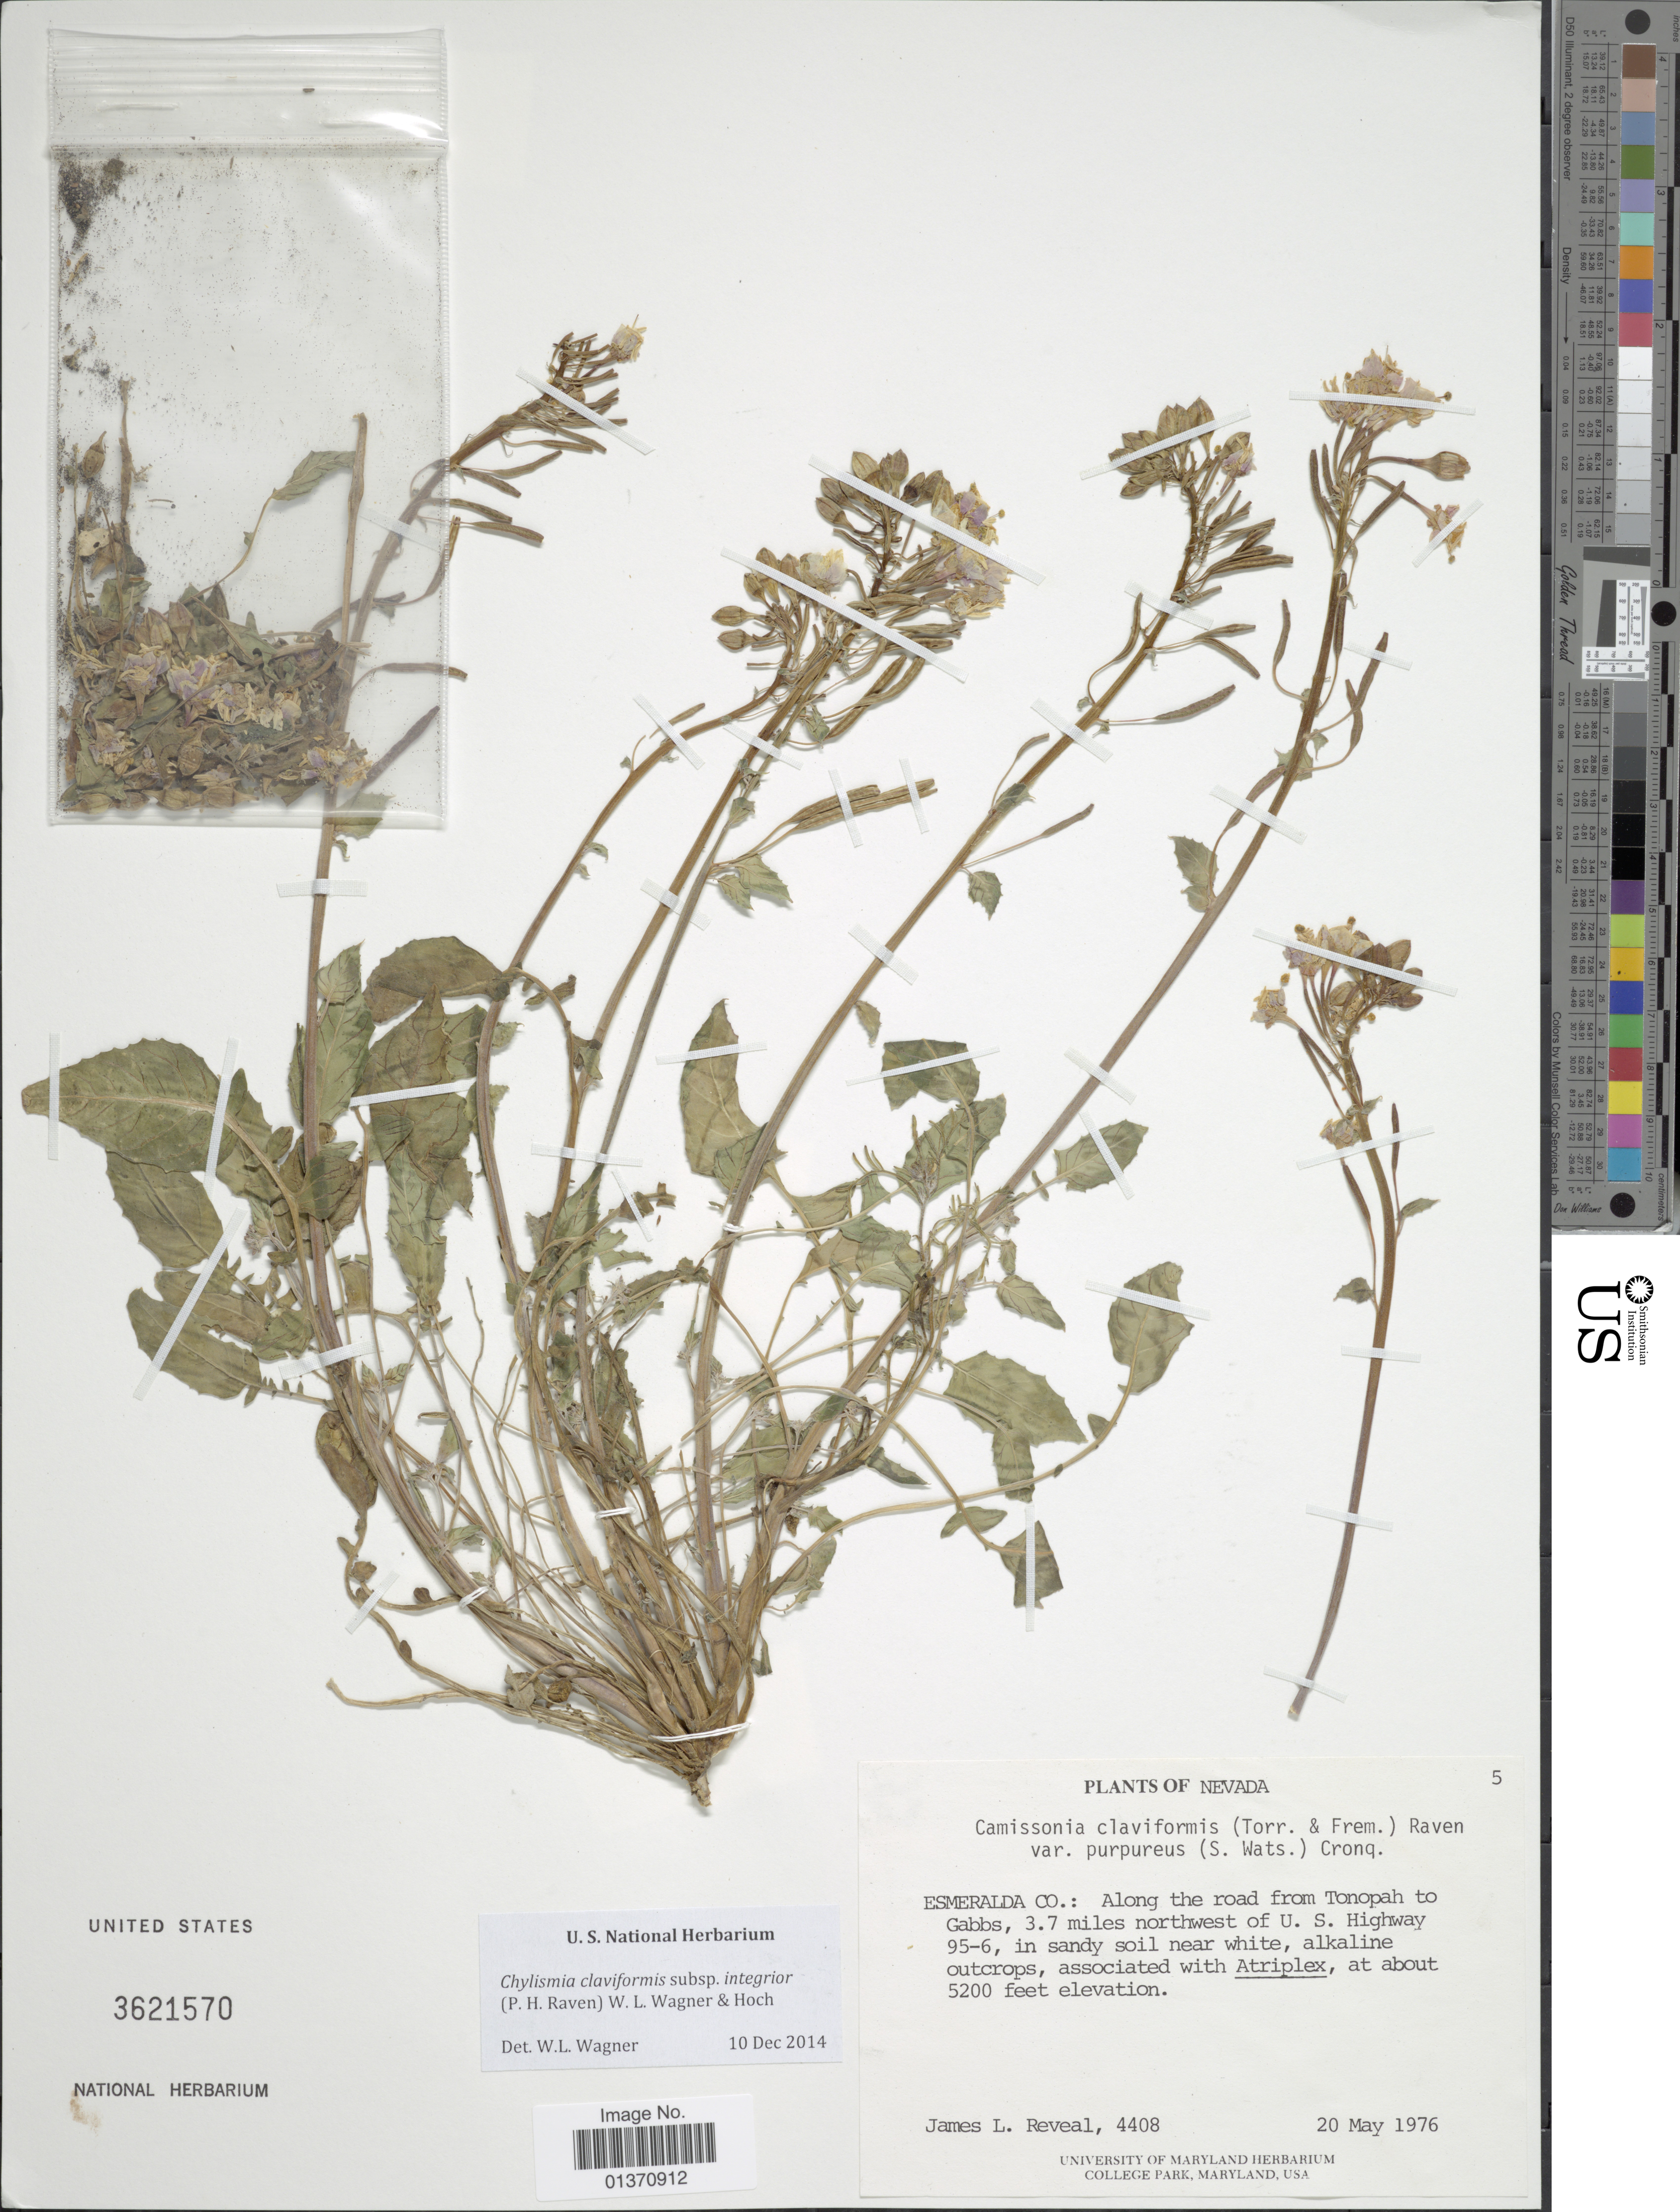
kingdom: Plantae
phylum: Tracheophyta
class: Magnoliopsida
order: Myrtales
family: Onagraceae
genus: Chylismia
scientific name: Chylismia claviformis subsp. integrior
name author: (P.H. Raven) W.L. Wagner & Hoch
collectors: J. L. Reveal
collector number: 4408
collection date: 1976-05-20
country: United States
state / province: Nevada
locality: Esmeralda Co.: Along the road from Tonopah to Gabbs, 3.7 miles northwest of U.S. Highway 95-6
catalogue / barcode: US 3621570